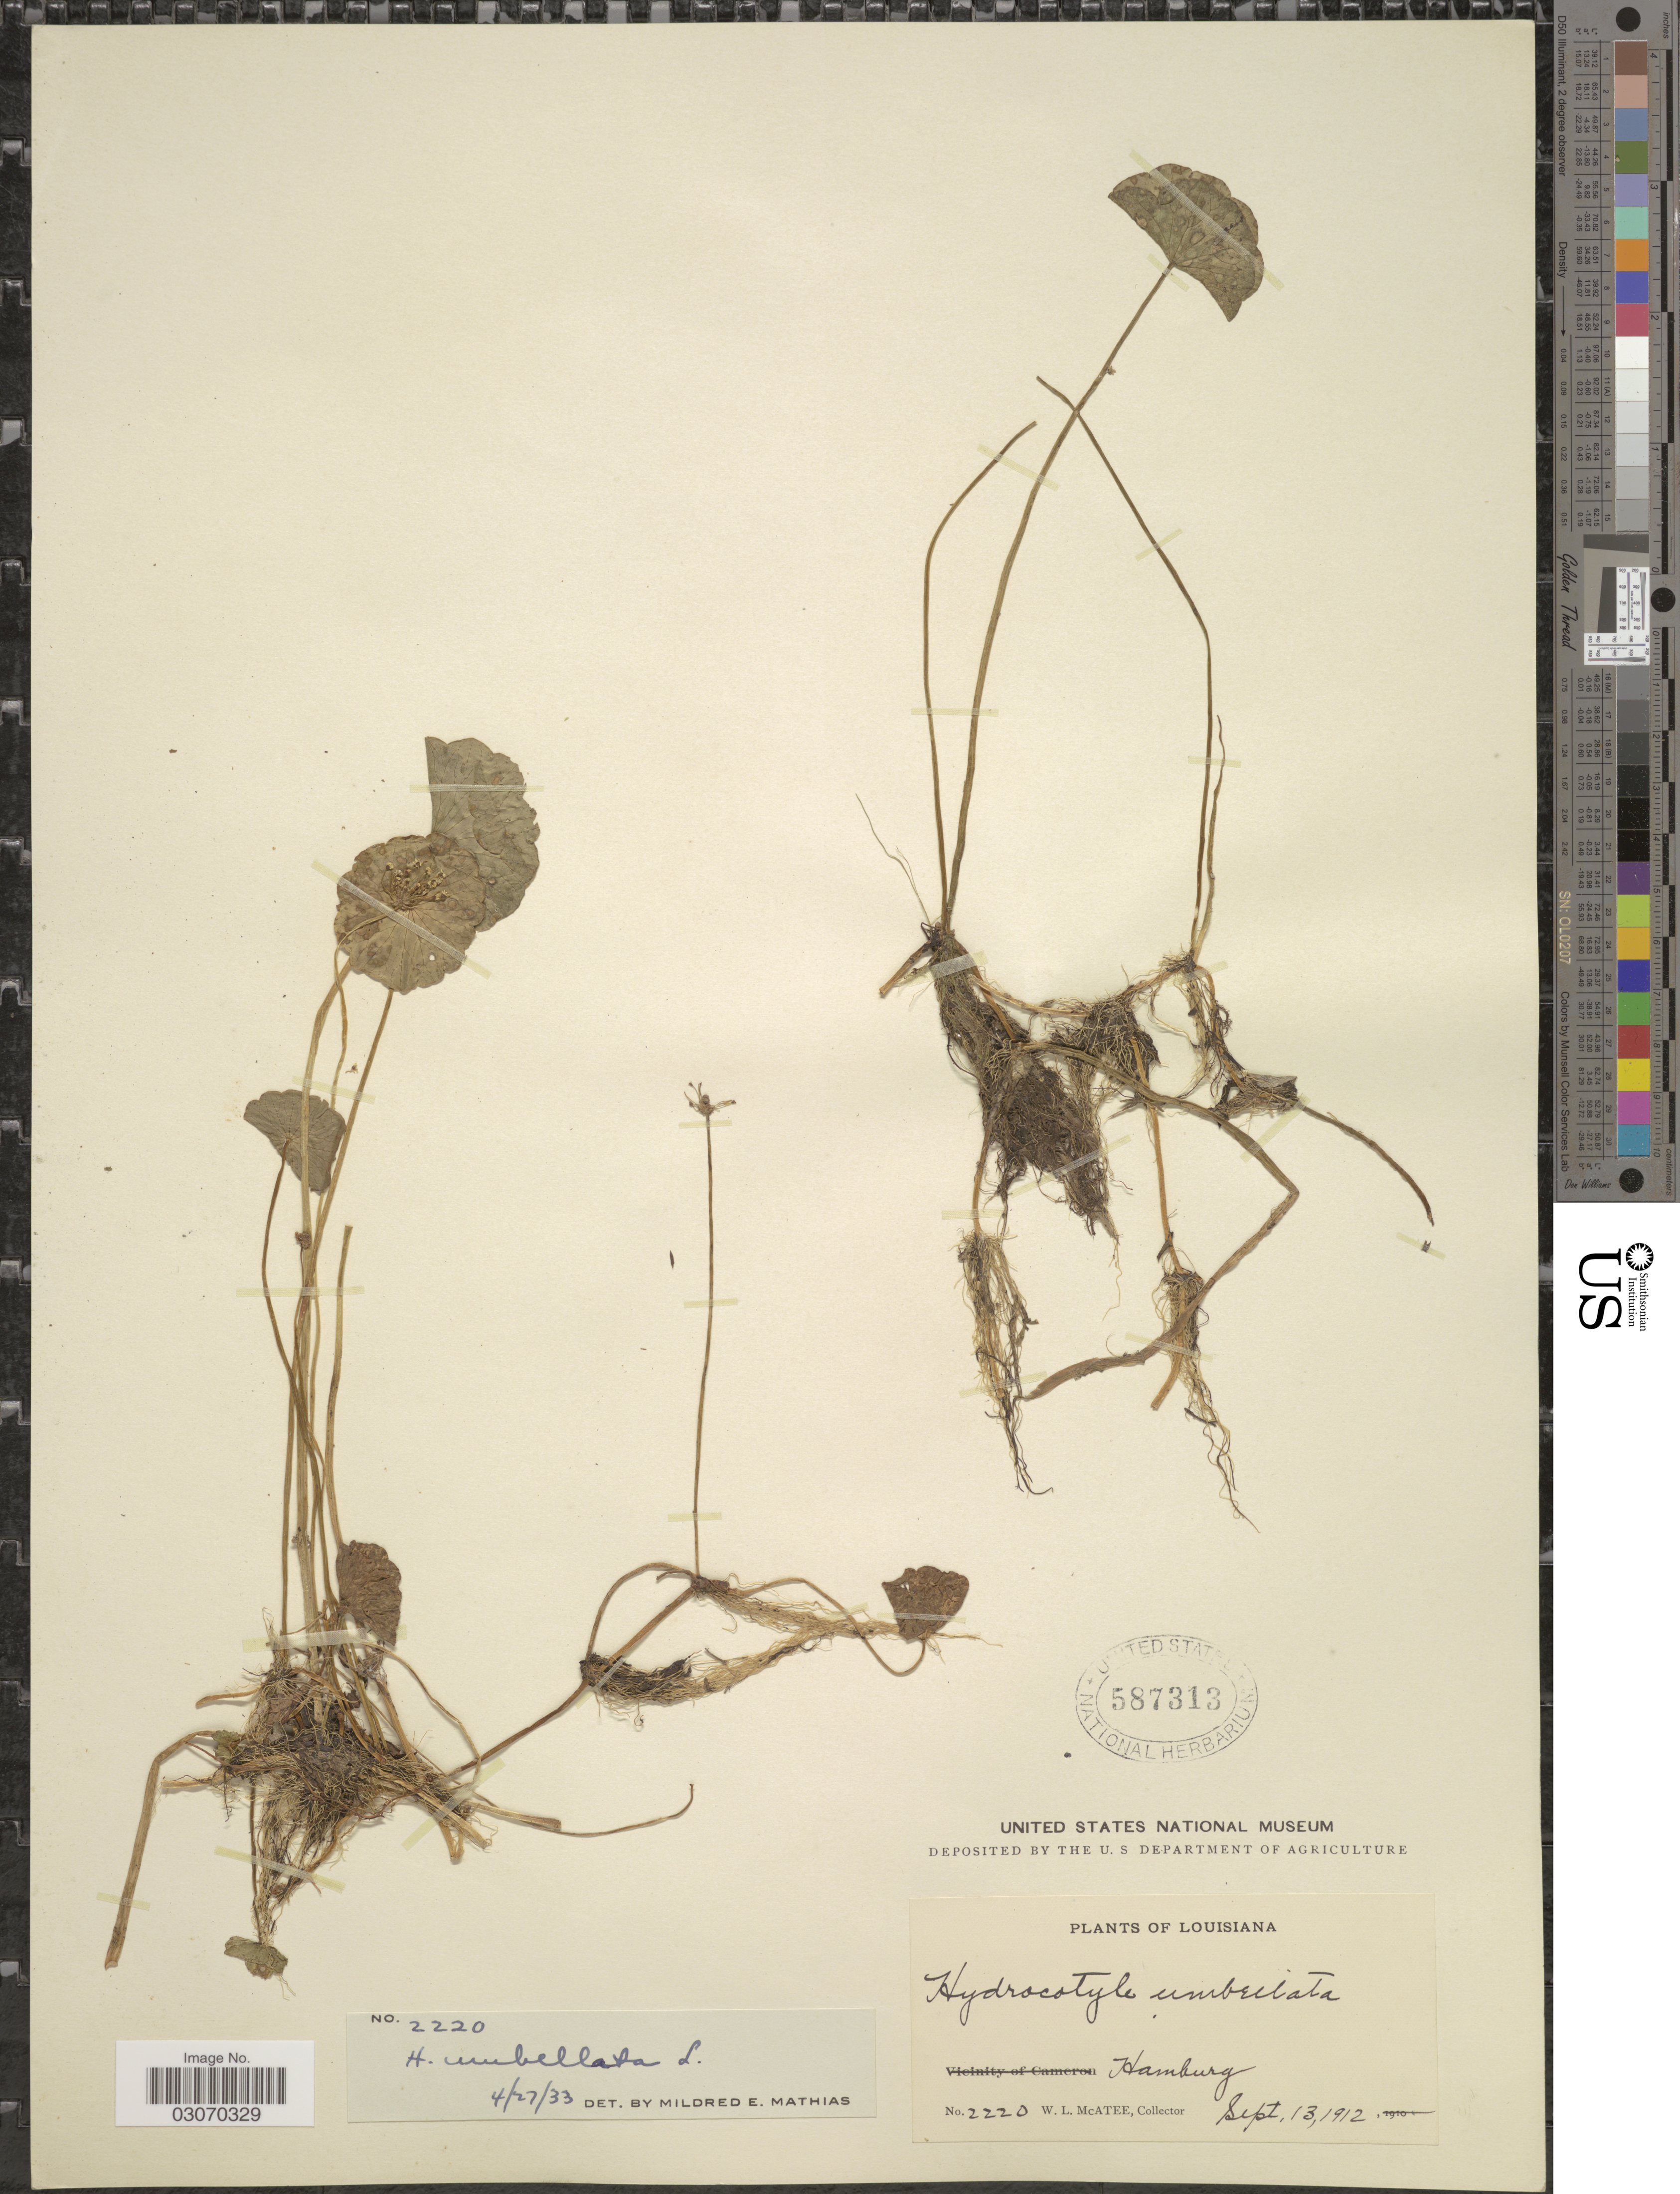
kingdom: Plantae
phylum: Tracheophyta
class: Magnoliopsida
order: Apiales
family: Araliaceae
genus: Hydrocotyle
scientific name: Hydrocotyle umbellata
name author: L.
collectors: W. McAtee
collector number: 2220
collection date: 1912-09-13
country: United States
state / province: Louisiana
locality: Hamburg.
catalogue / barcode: US 587313